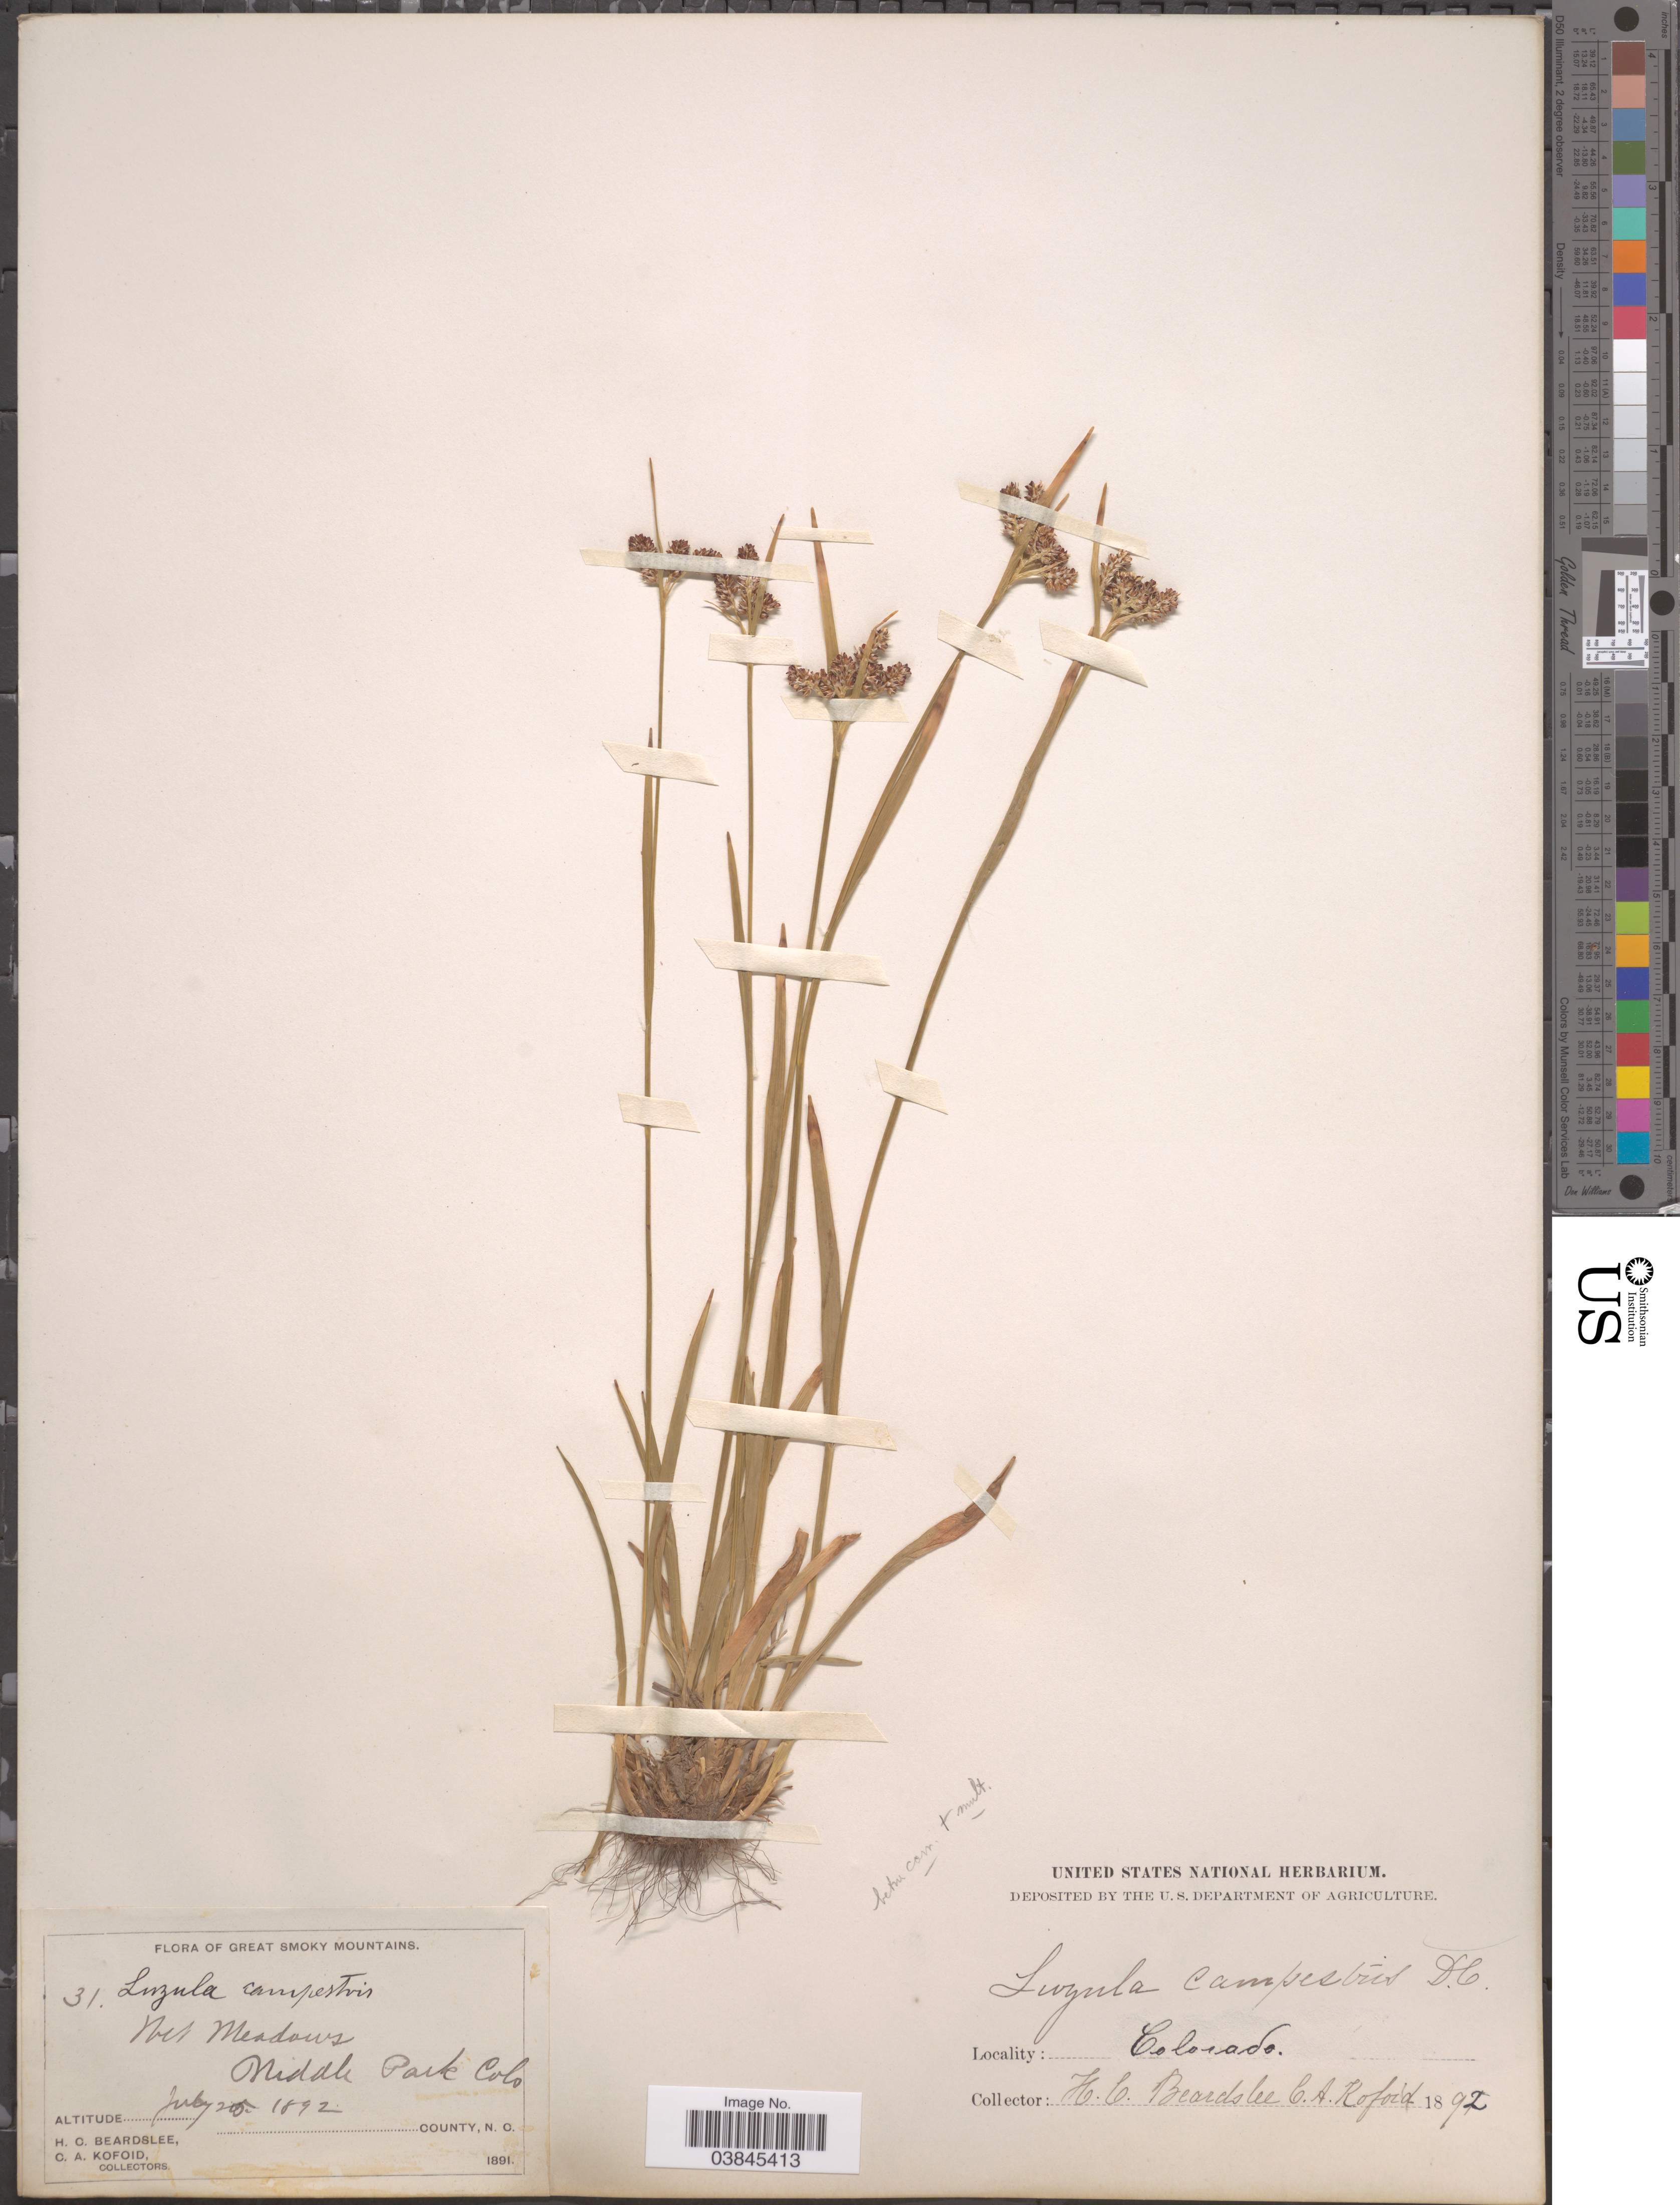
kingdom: Plantae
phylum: Tracheophyta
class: Liliopsida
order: Poales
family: Juncaceae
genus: Luzula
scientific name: Luzula campestris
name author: (L.) DC.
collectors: H. Beardslee & C. Kofoid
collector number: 31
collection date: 1892-07-25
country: United States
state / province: Colorado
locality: Great Smokey Mountains. Middle Park.